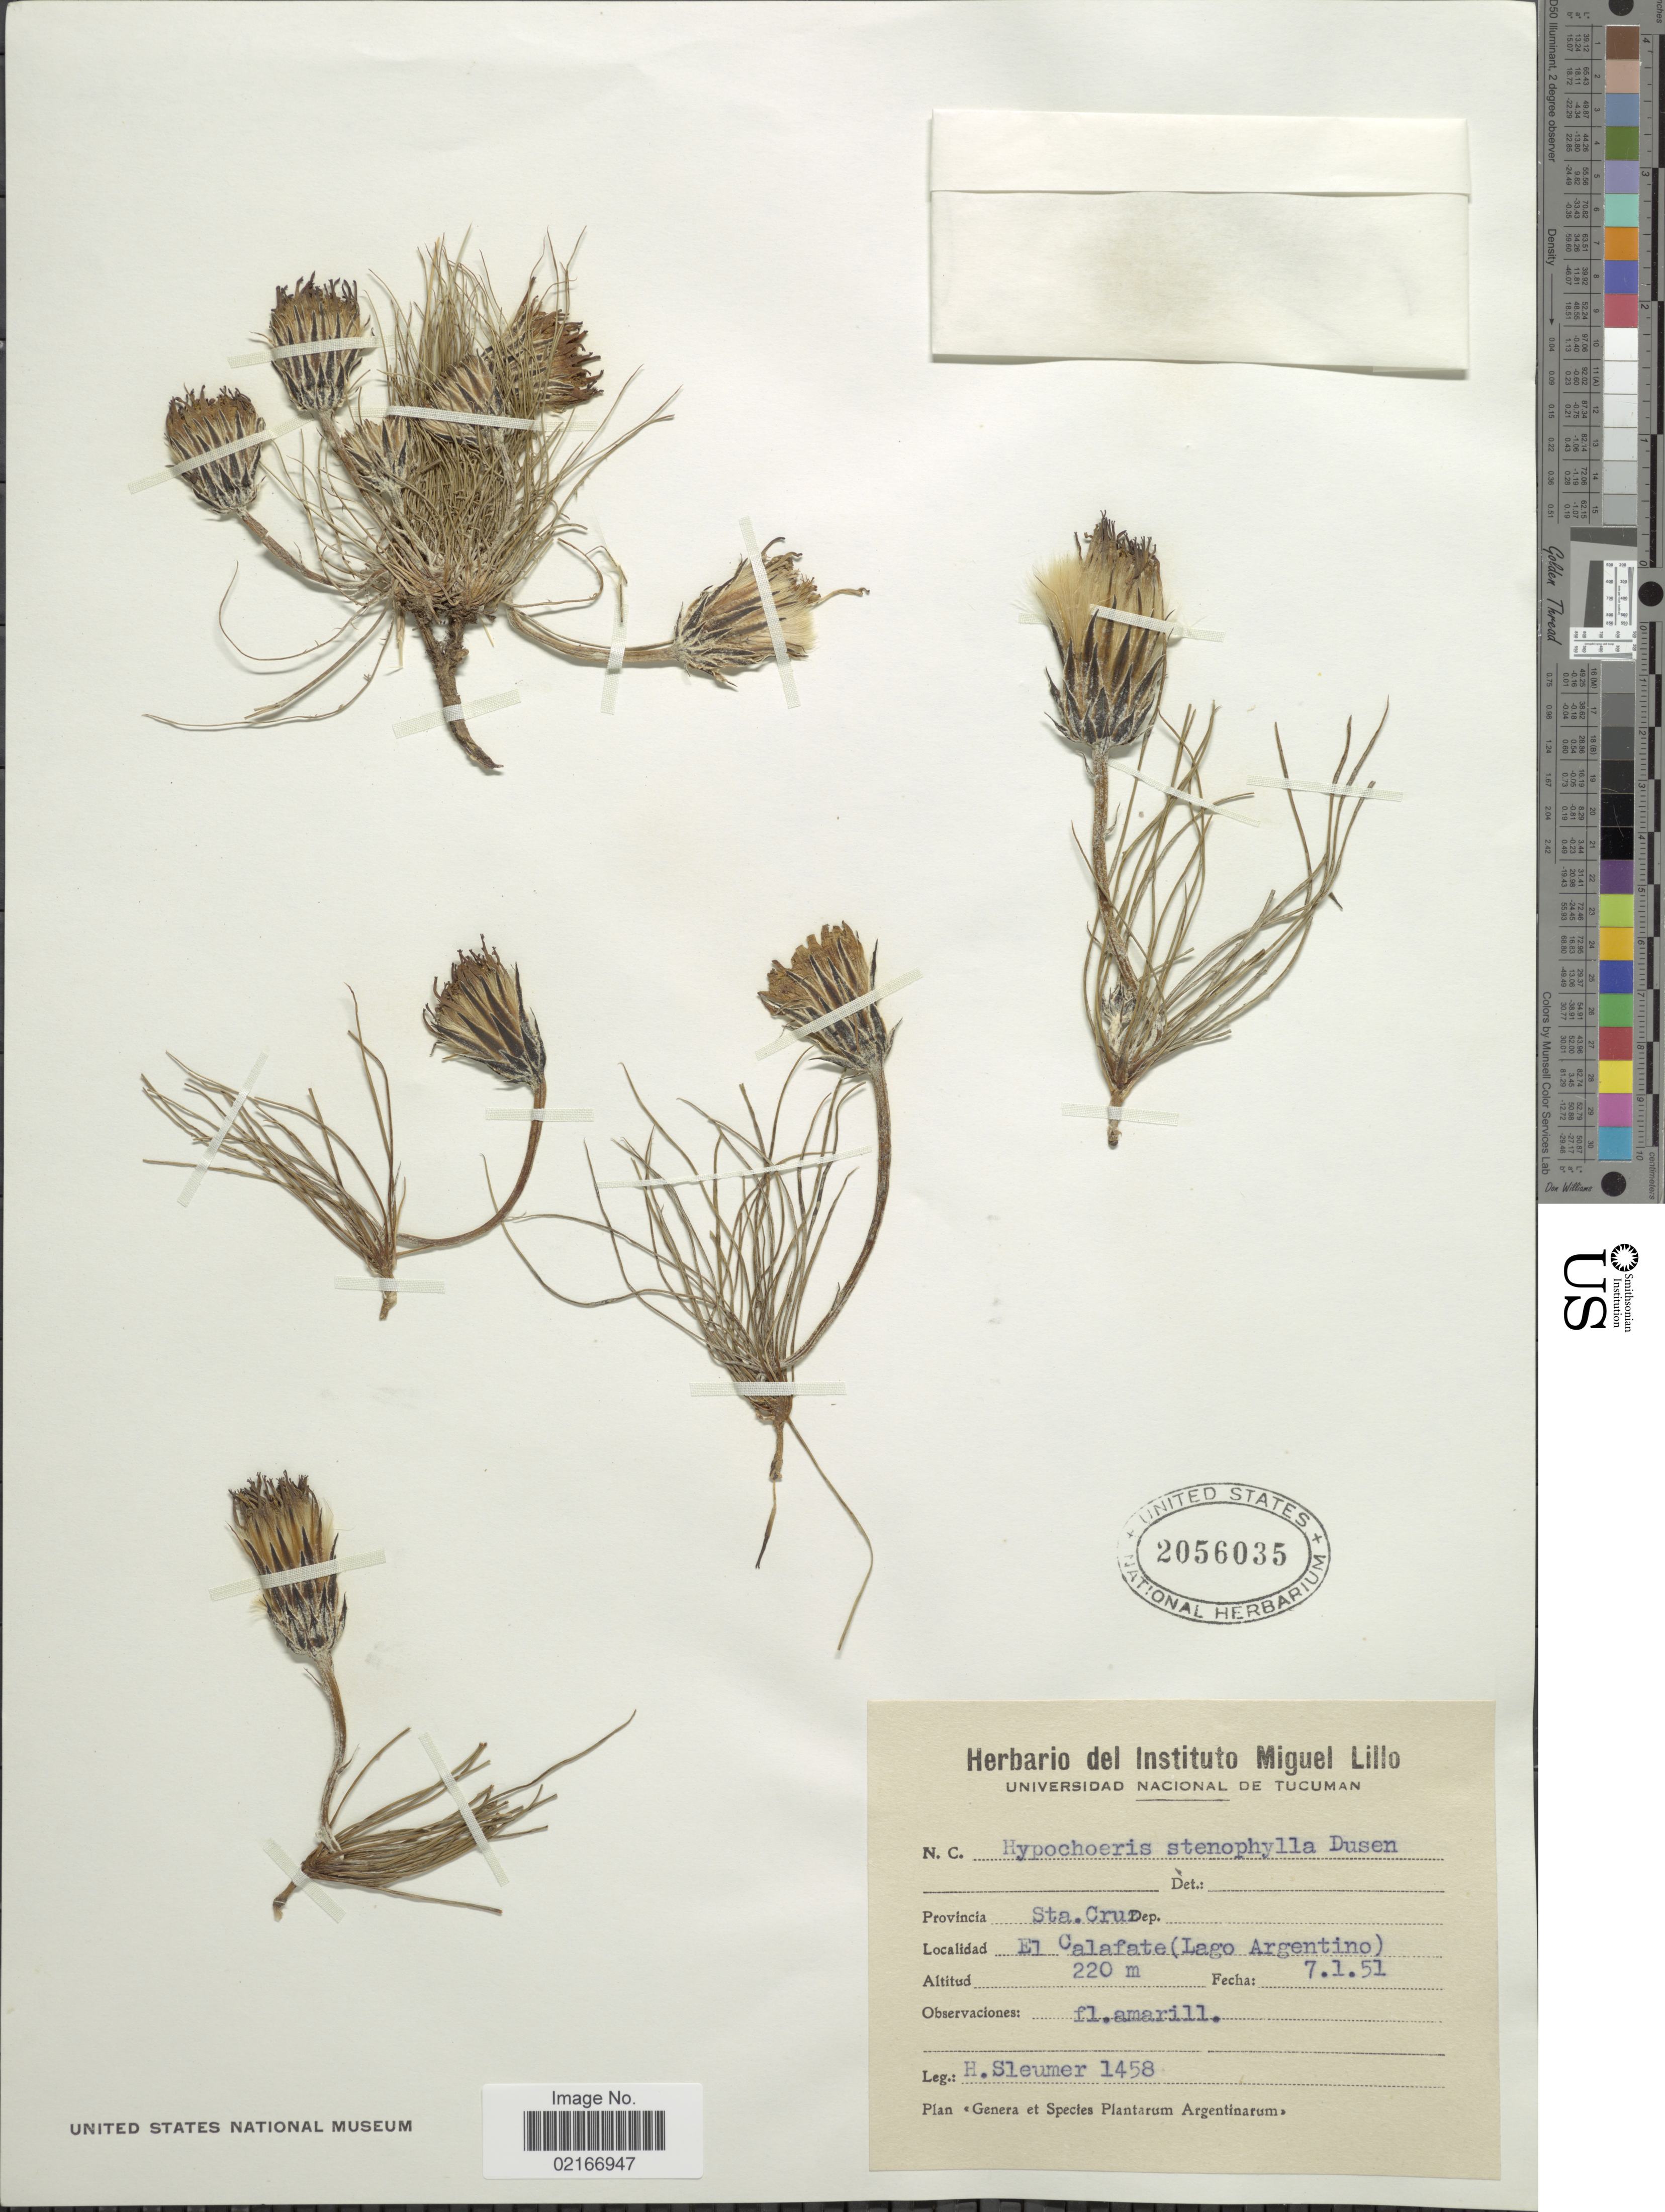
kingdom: Plantae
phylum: Tracheophyta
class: Magnoliopsida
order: Asterales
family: Asteraceae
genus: Hypochaeris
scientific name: Hypochaeris taraxacoides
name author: Ball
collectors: H. O. Sleumer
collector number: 1458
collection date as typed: Transcribed d/m/y: 7/1/51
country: Argentina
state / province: Santa Cruz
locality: El Calafate (Lago Argentino)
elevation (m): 220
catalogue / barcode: US 2056035